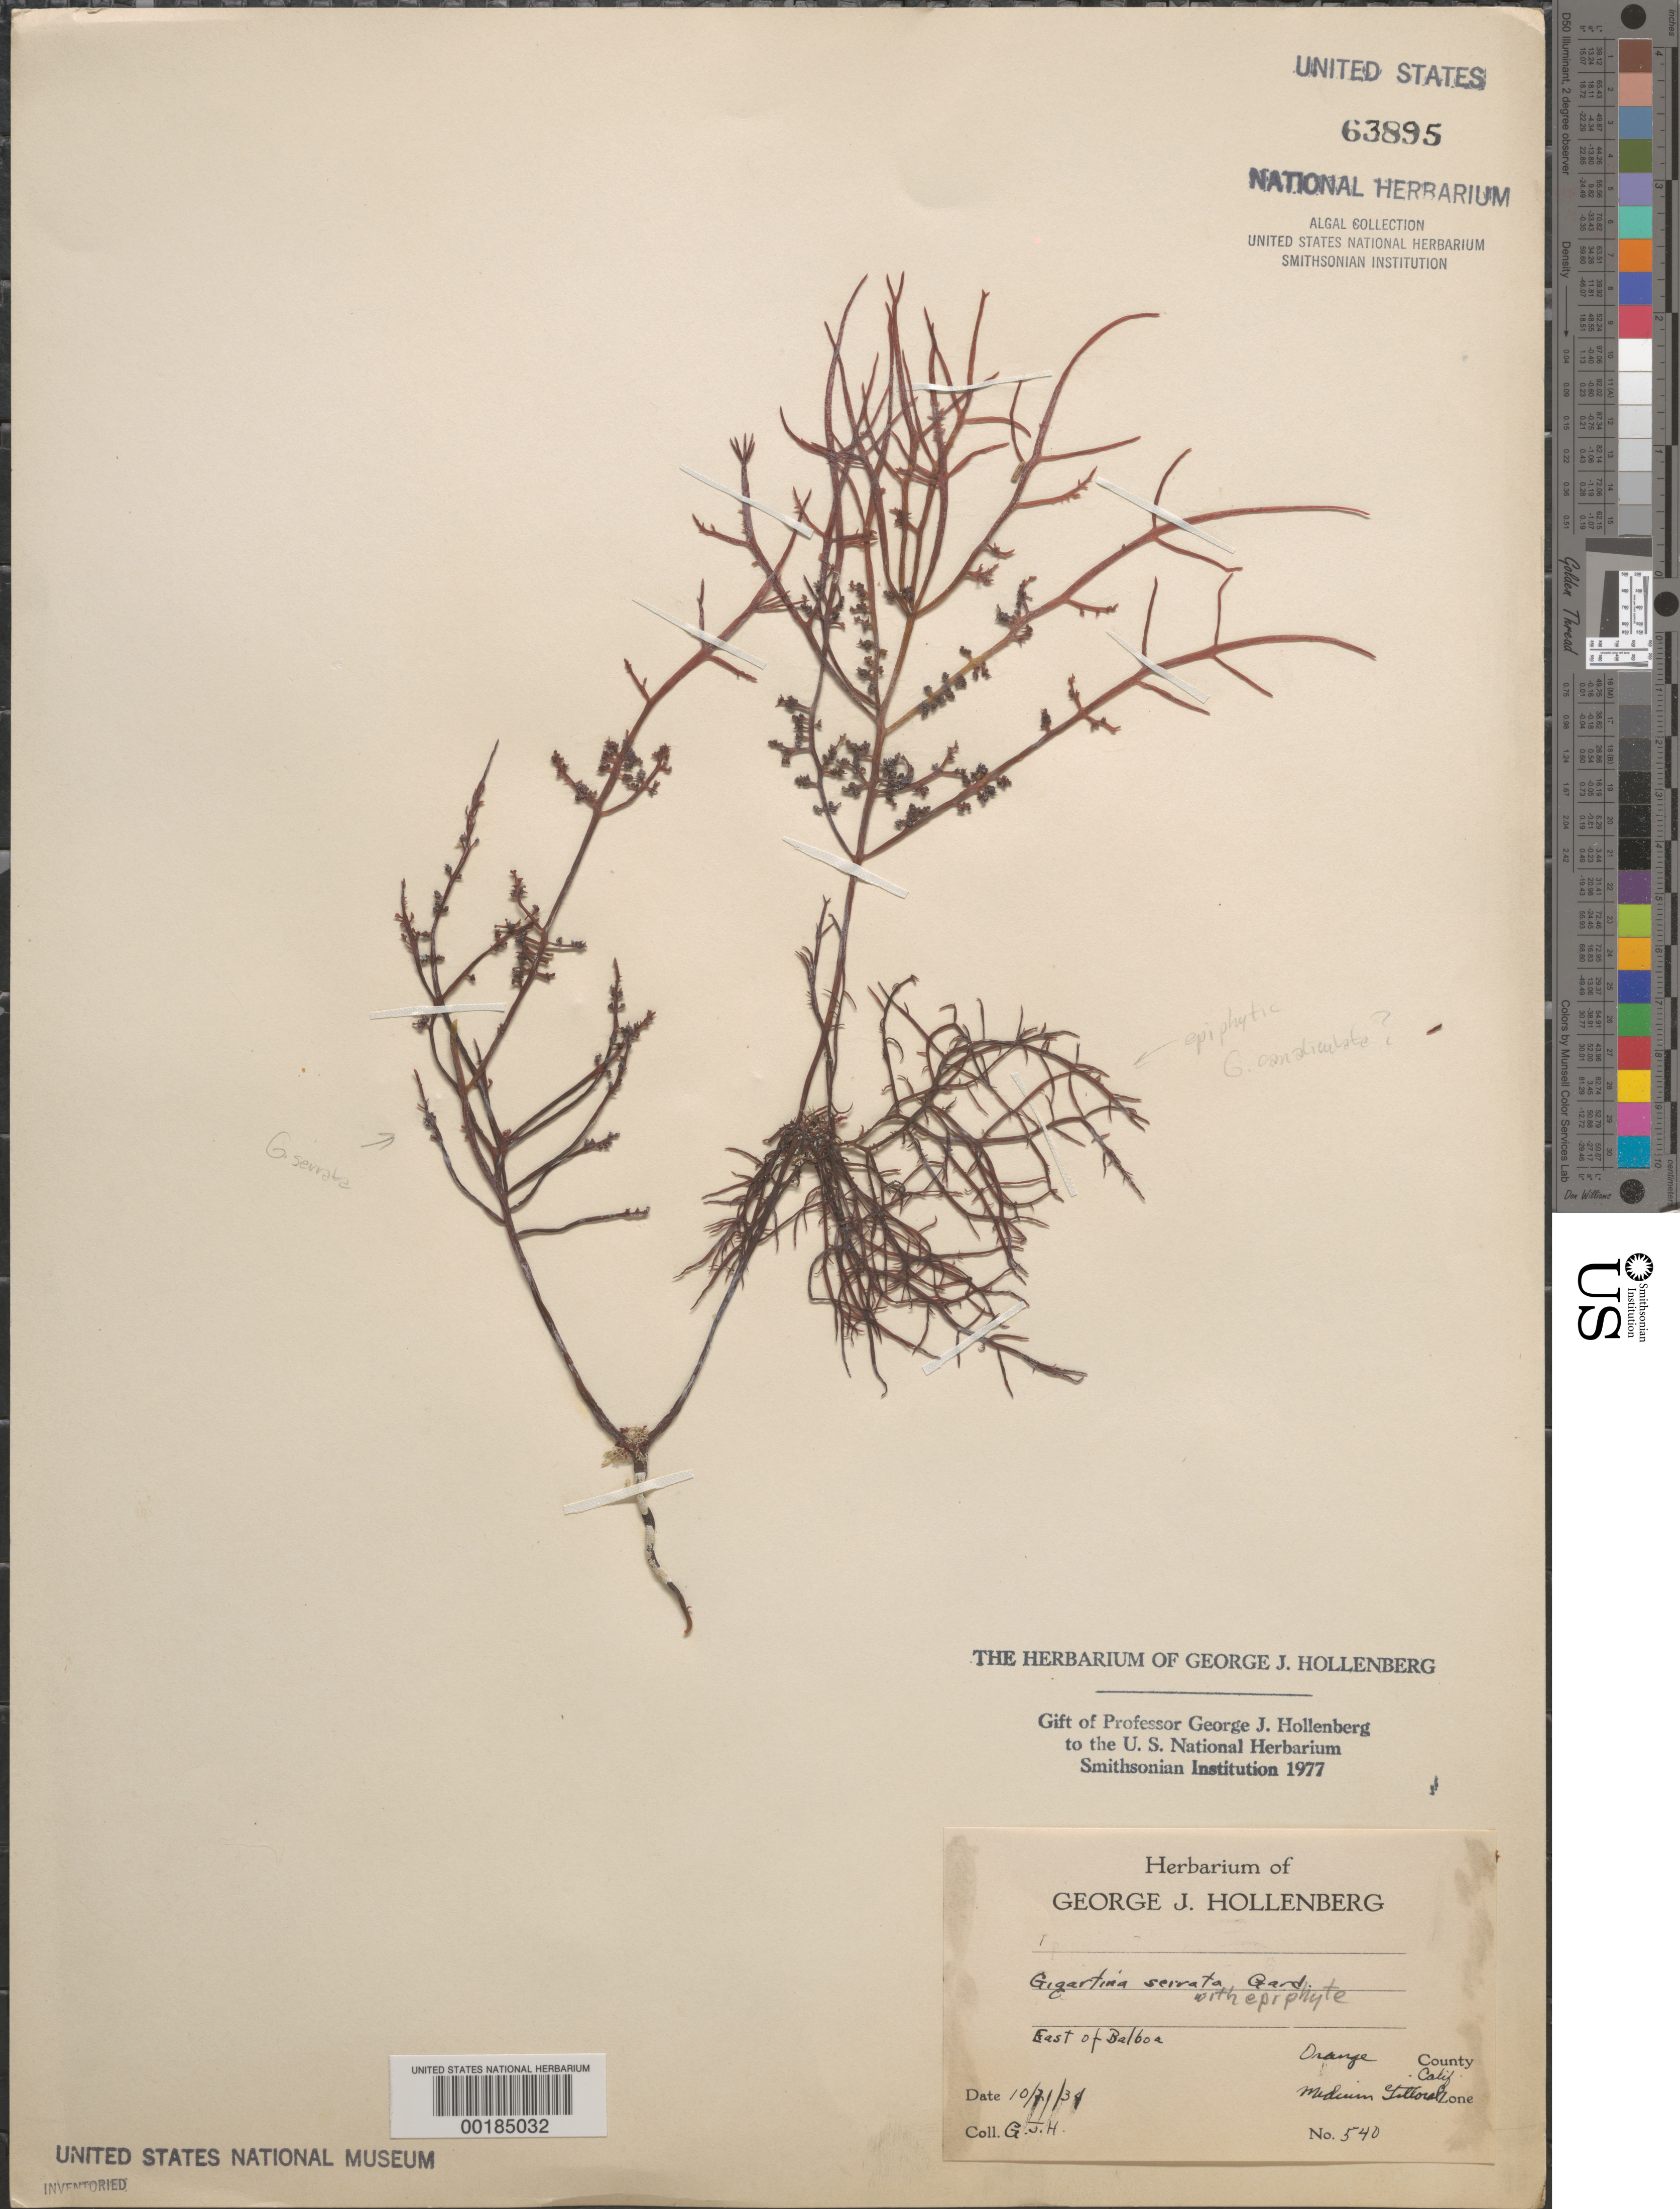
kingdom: Plantae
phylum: Rhodophyta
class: Florideophyceae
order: Gigartinales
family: Gigartinaceae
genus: Chondracanthus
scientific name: Chondracanthus serratus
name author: (N.L. Gardner) J.R. Hughey & Hommersand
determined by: Algae name updating Project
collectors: G. Hollenberg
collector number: GJH 540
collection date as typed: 21 Oct 1934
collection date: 1934-10-21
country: United States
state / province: California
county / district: Orange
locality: East of Balboa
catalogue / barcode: US 63895